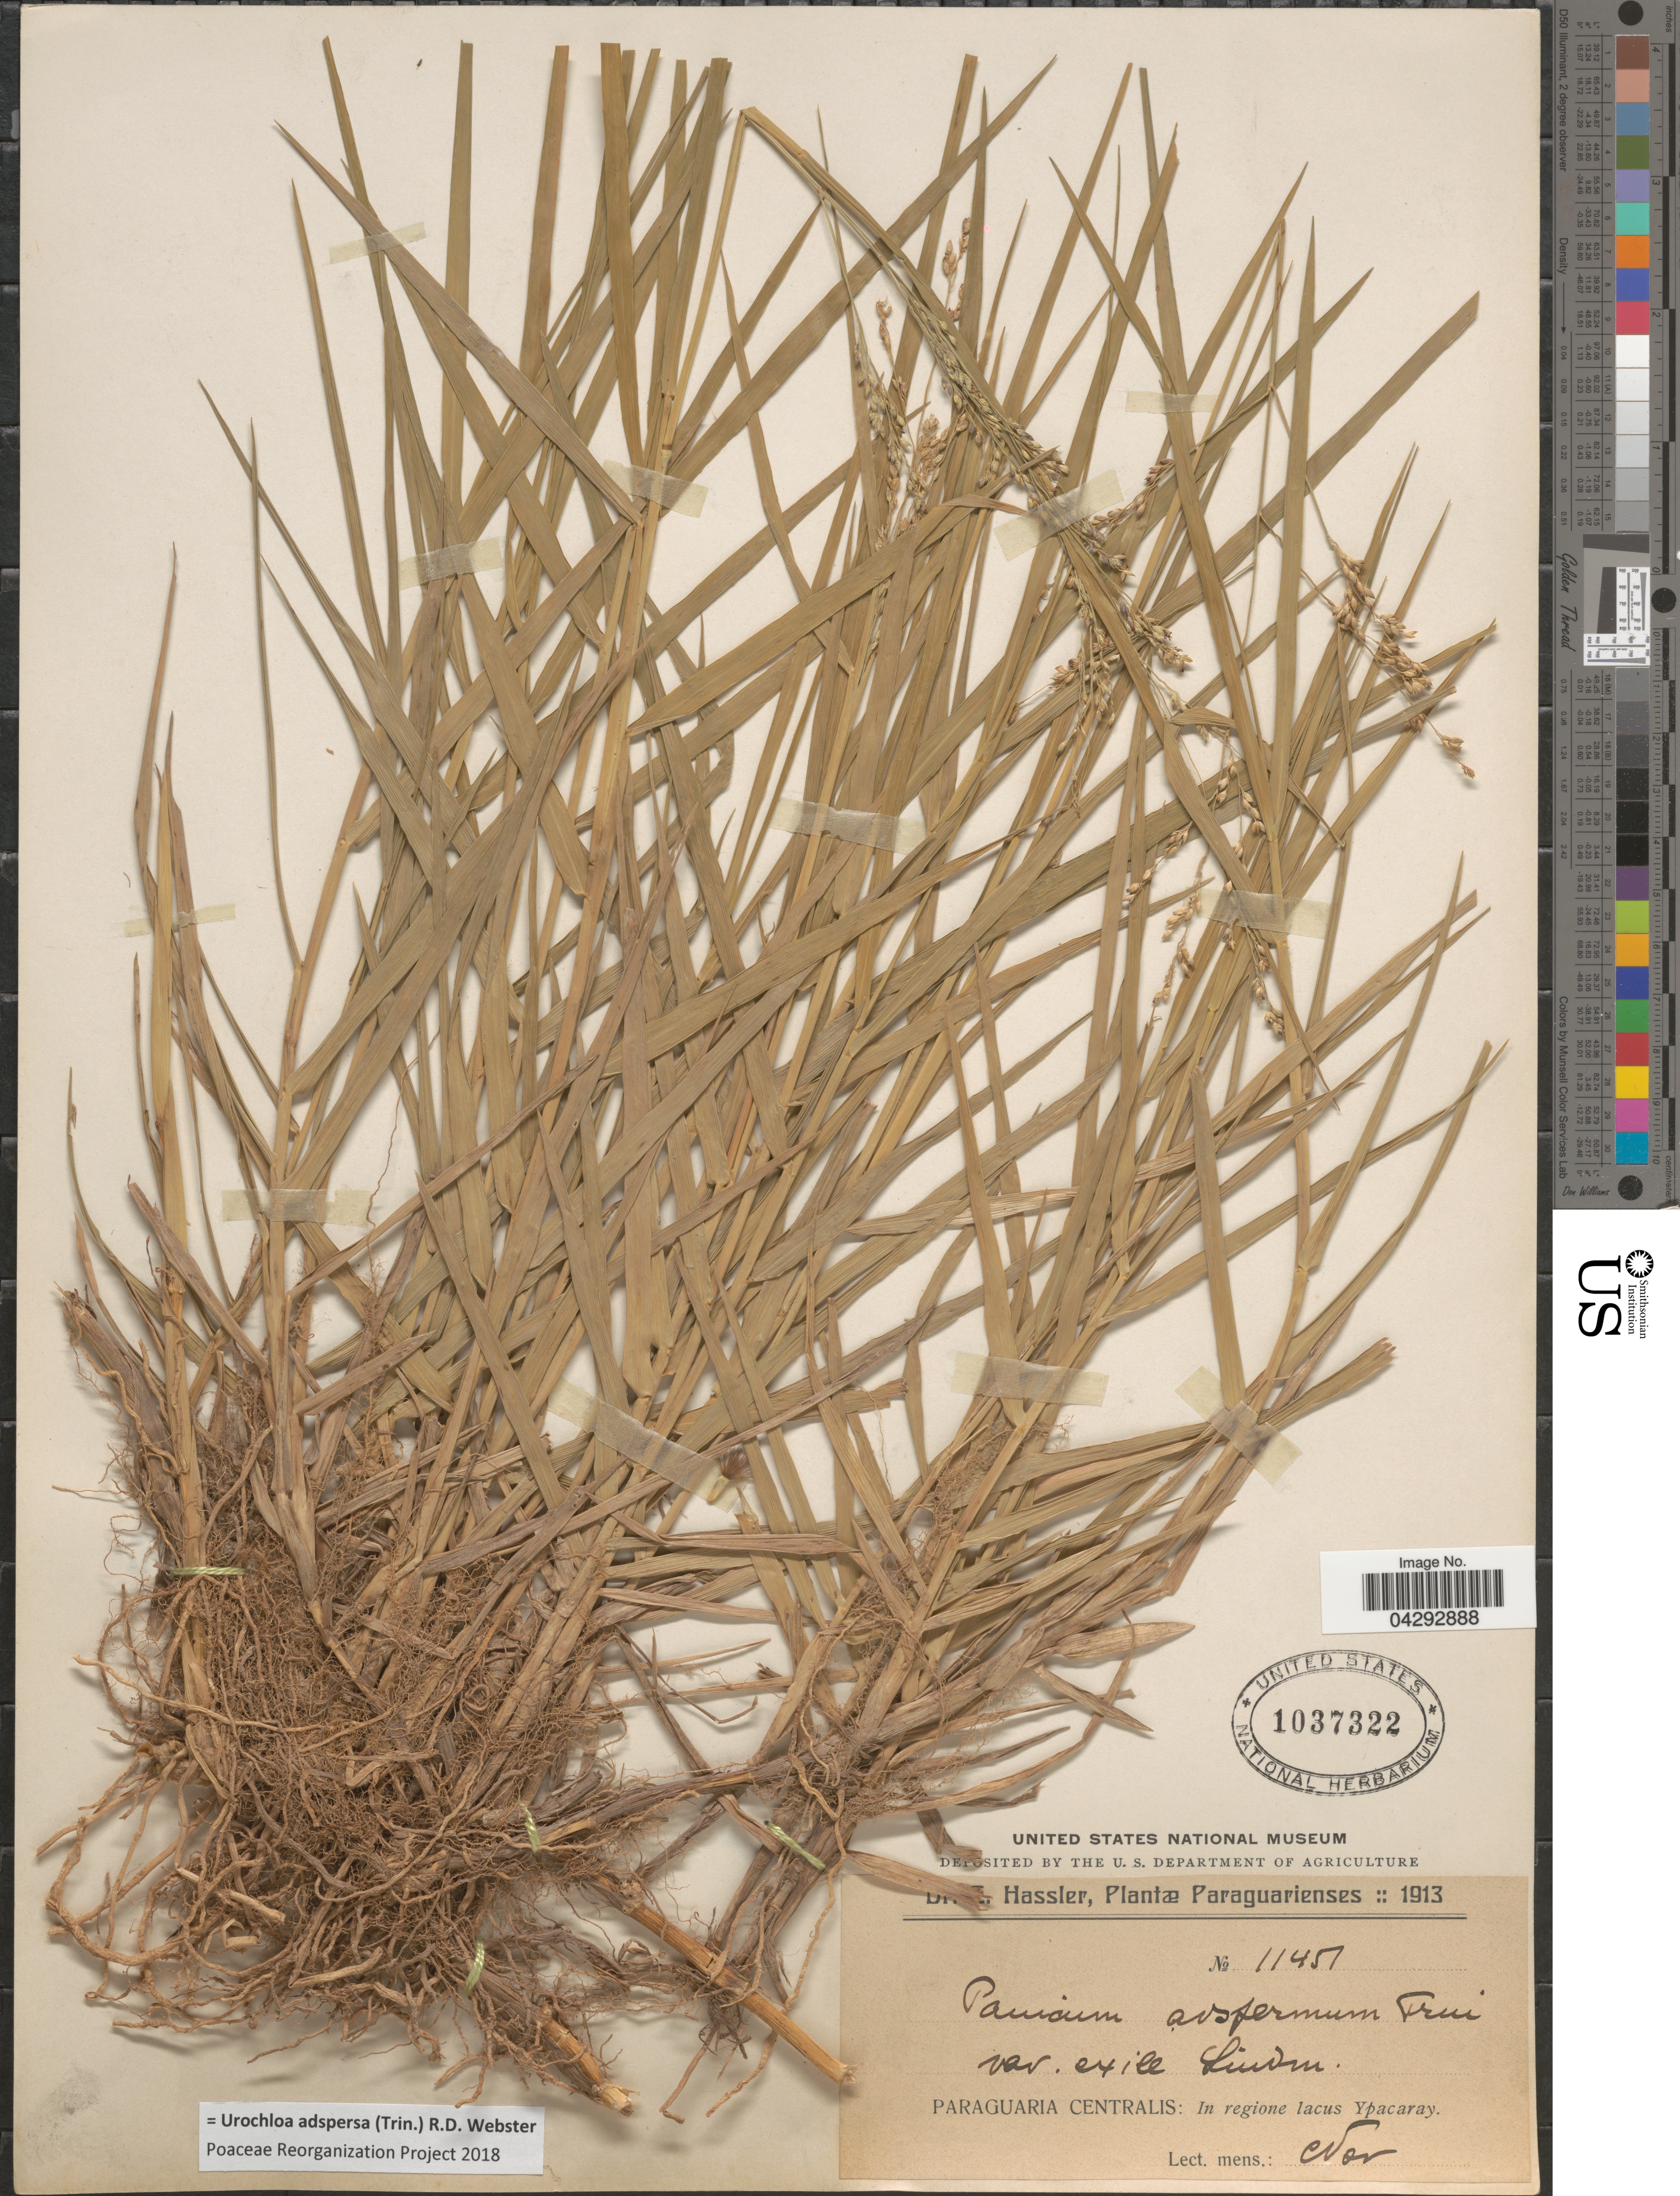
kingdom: Plantae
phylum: Tracheophyta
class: Liliopsida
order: Poales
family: Poaceae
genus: Urochloa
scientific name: Urochloa adspersa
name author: (Trin.) R.D. Webster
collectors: Hassler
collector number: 11451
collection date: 1913-11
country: Paraguay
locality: Paraguariensis. Paraguaria Centralis: In regione lacus Ypacaray.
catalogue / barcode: US 1037322